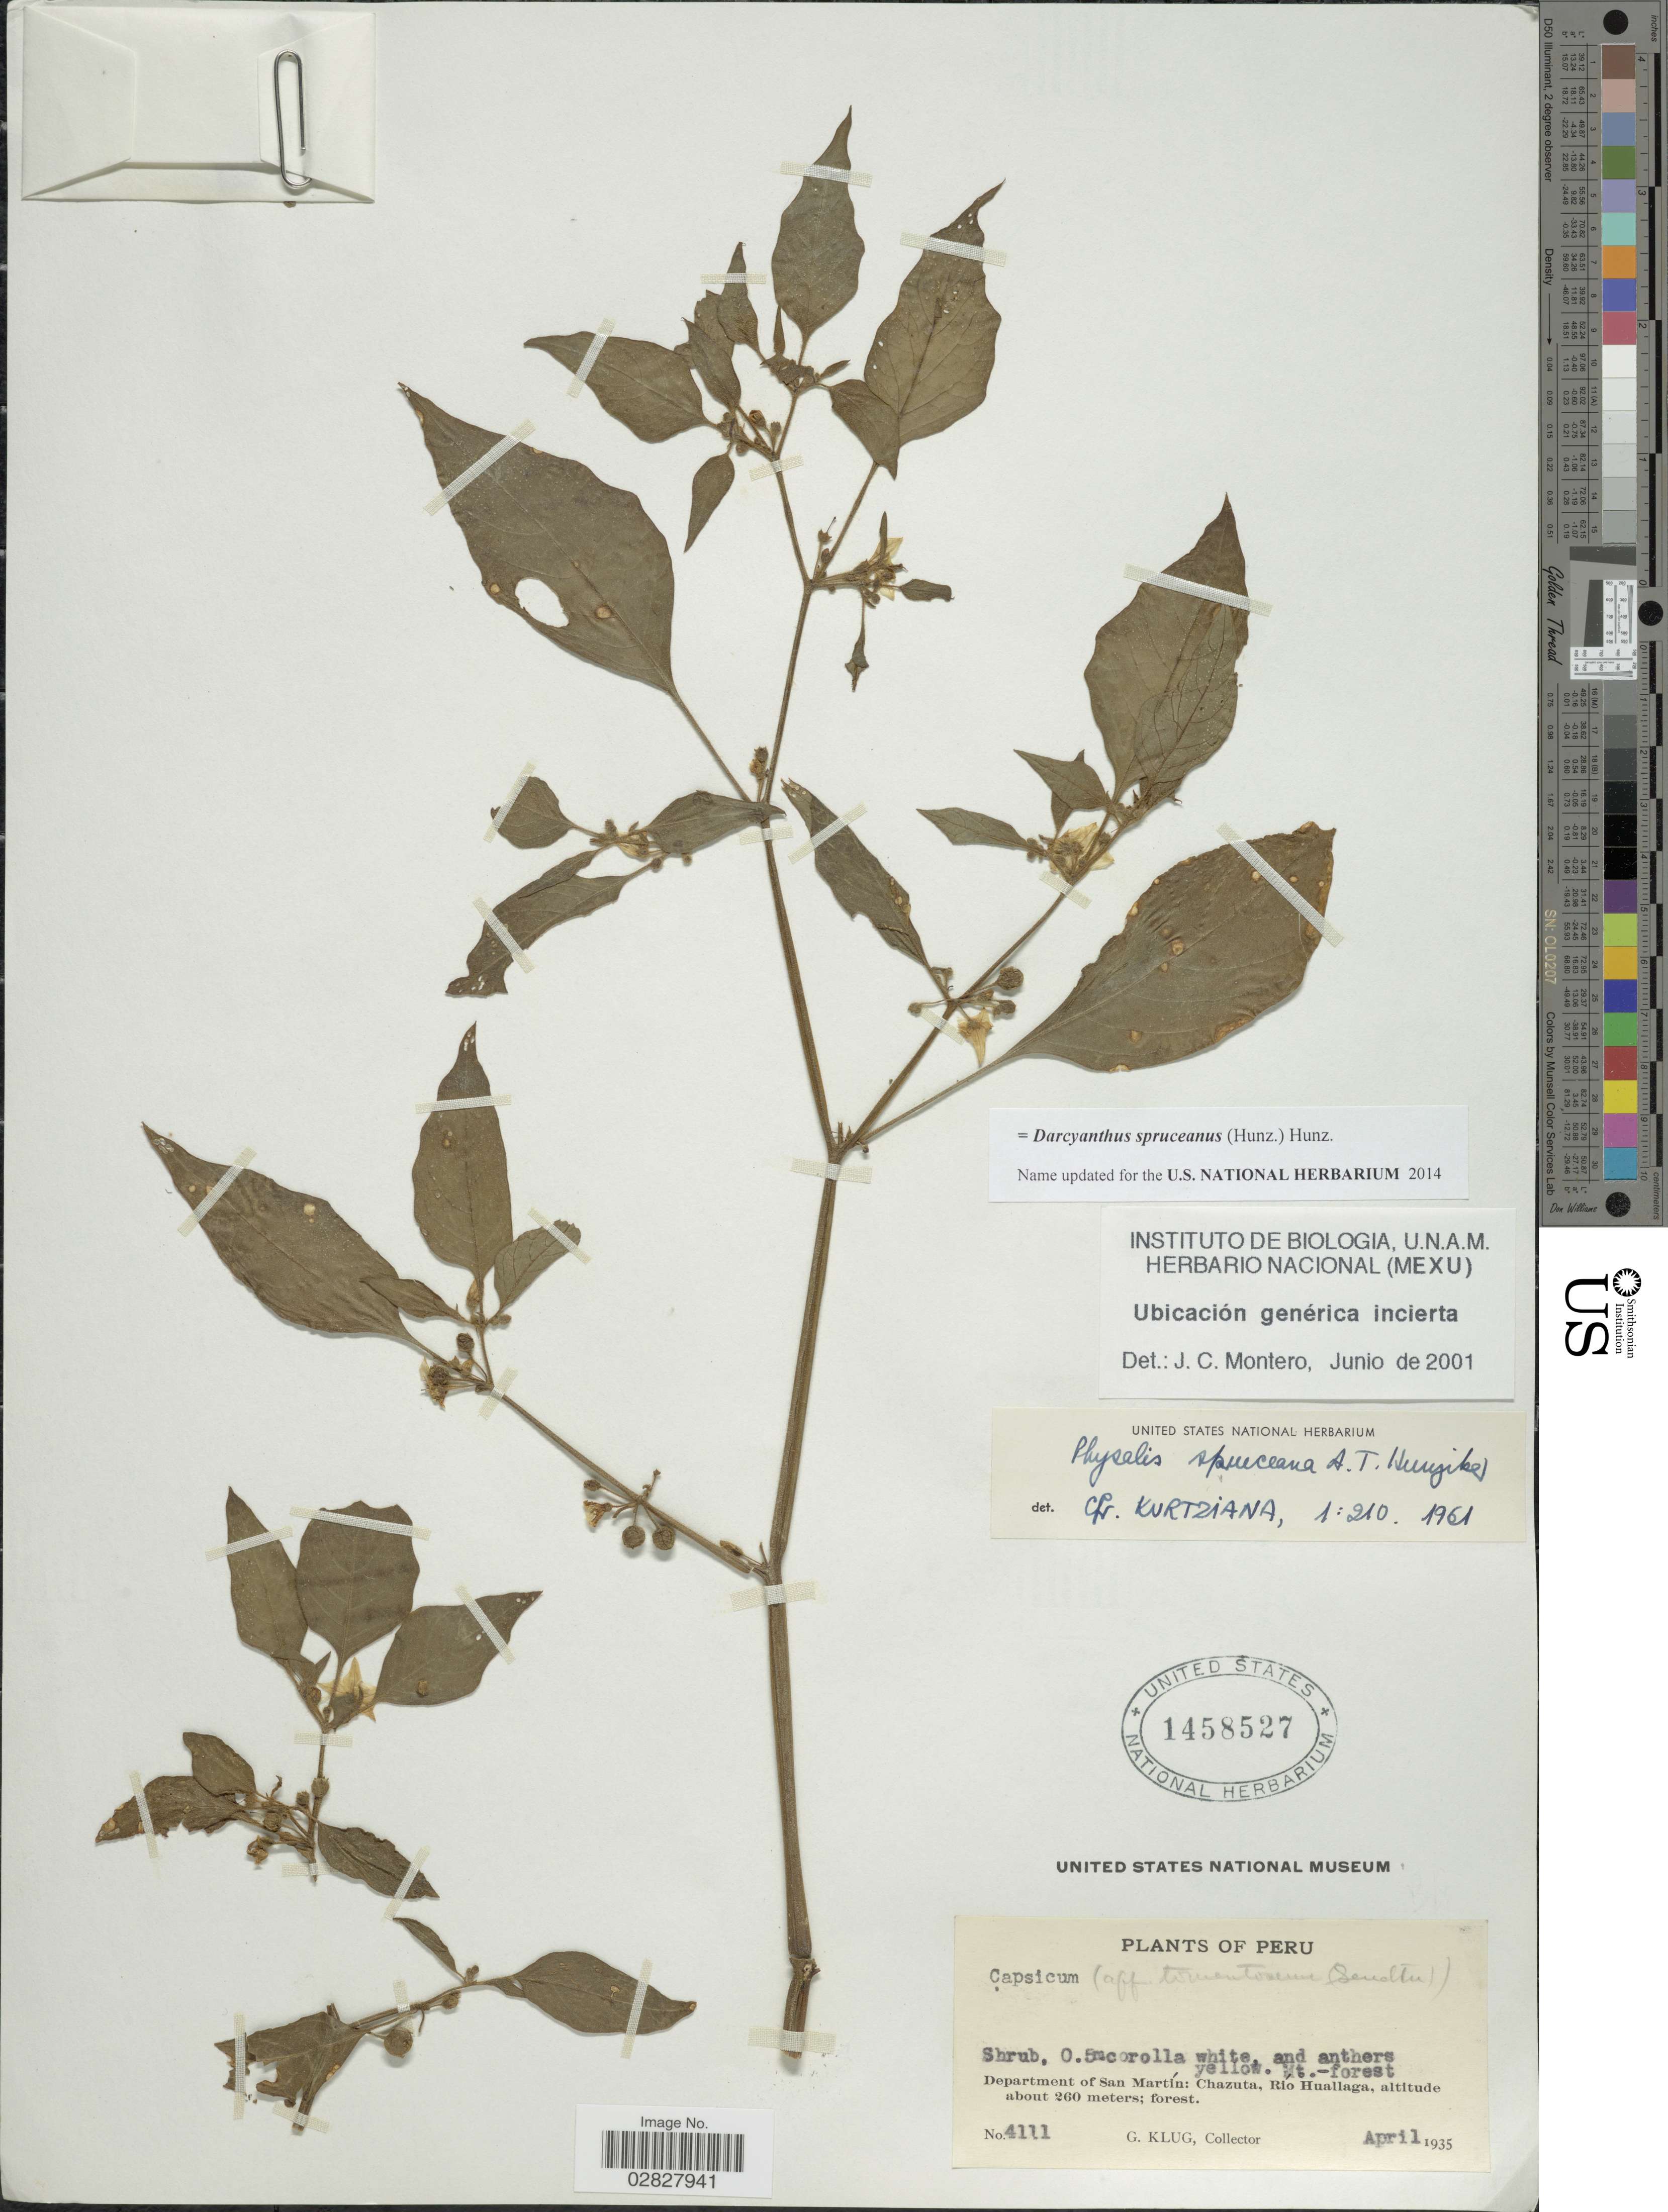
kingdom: Plantae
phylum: Tracheophyta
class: Magnoliopsida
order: Solanales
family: Solanaceae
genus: Darcyanthus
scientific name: Darcyanthus spruceanus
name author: (Hunz.) Hunz.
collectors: G. Klug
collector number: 4111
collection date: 1935-04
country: Peru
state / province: San Martín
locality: Department of San Martin: Chazuta, Río Huallaga.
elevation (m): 260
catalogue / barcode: US 1458527